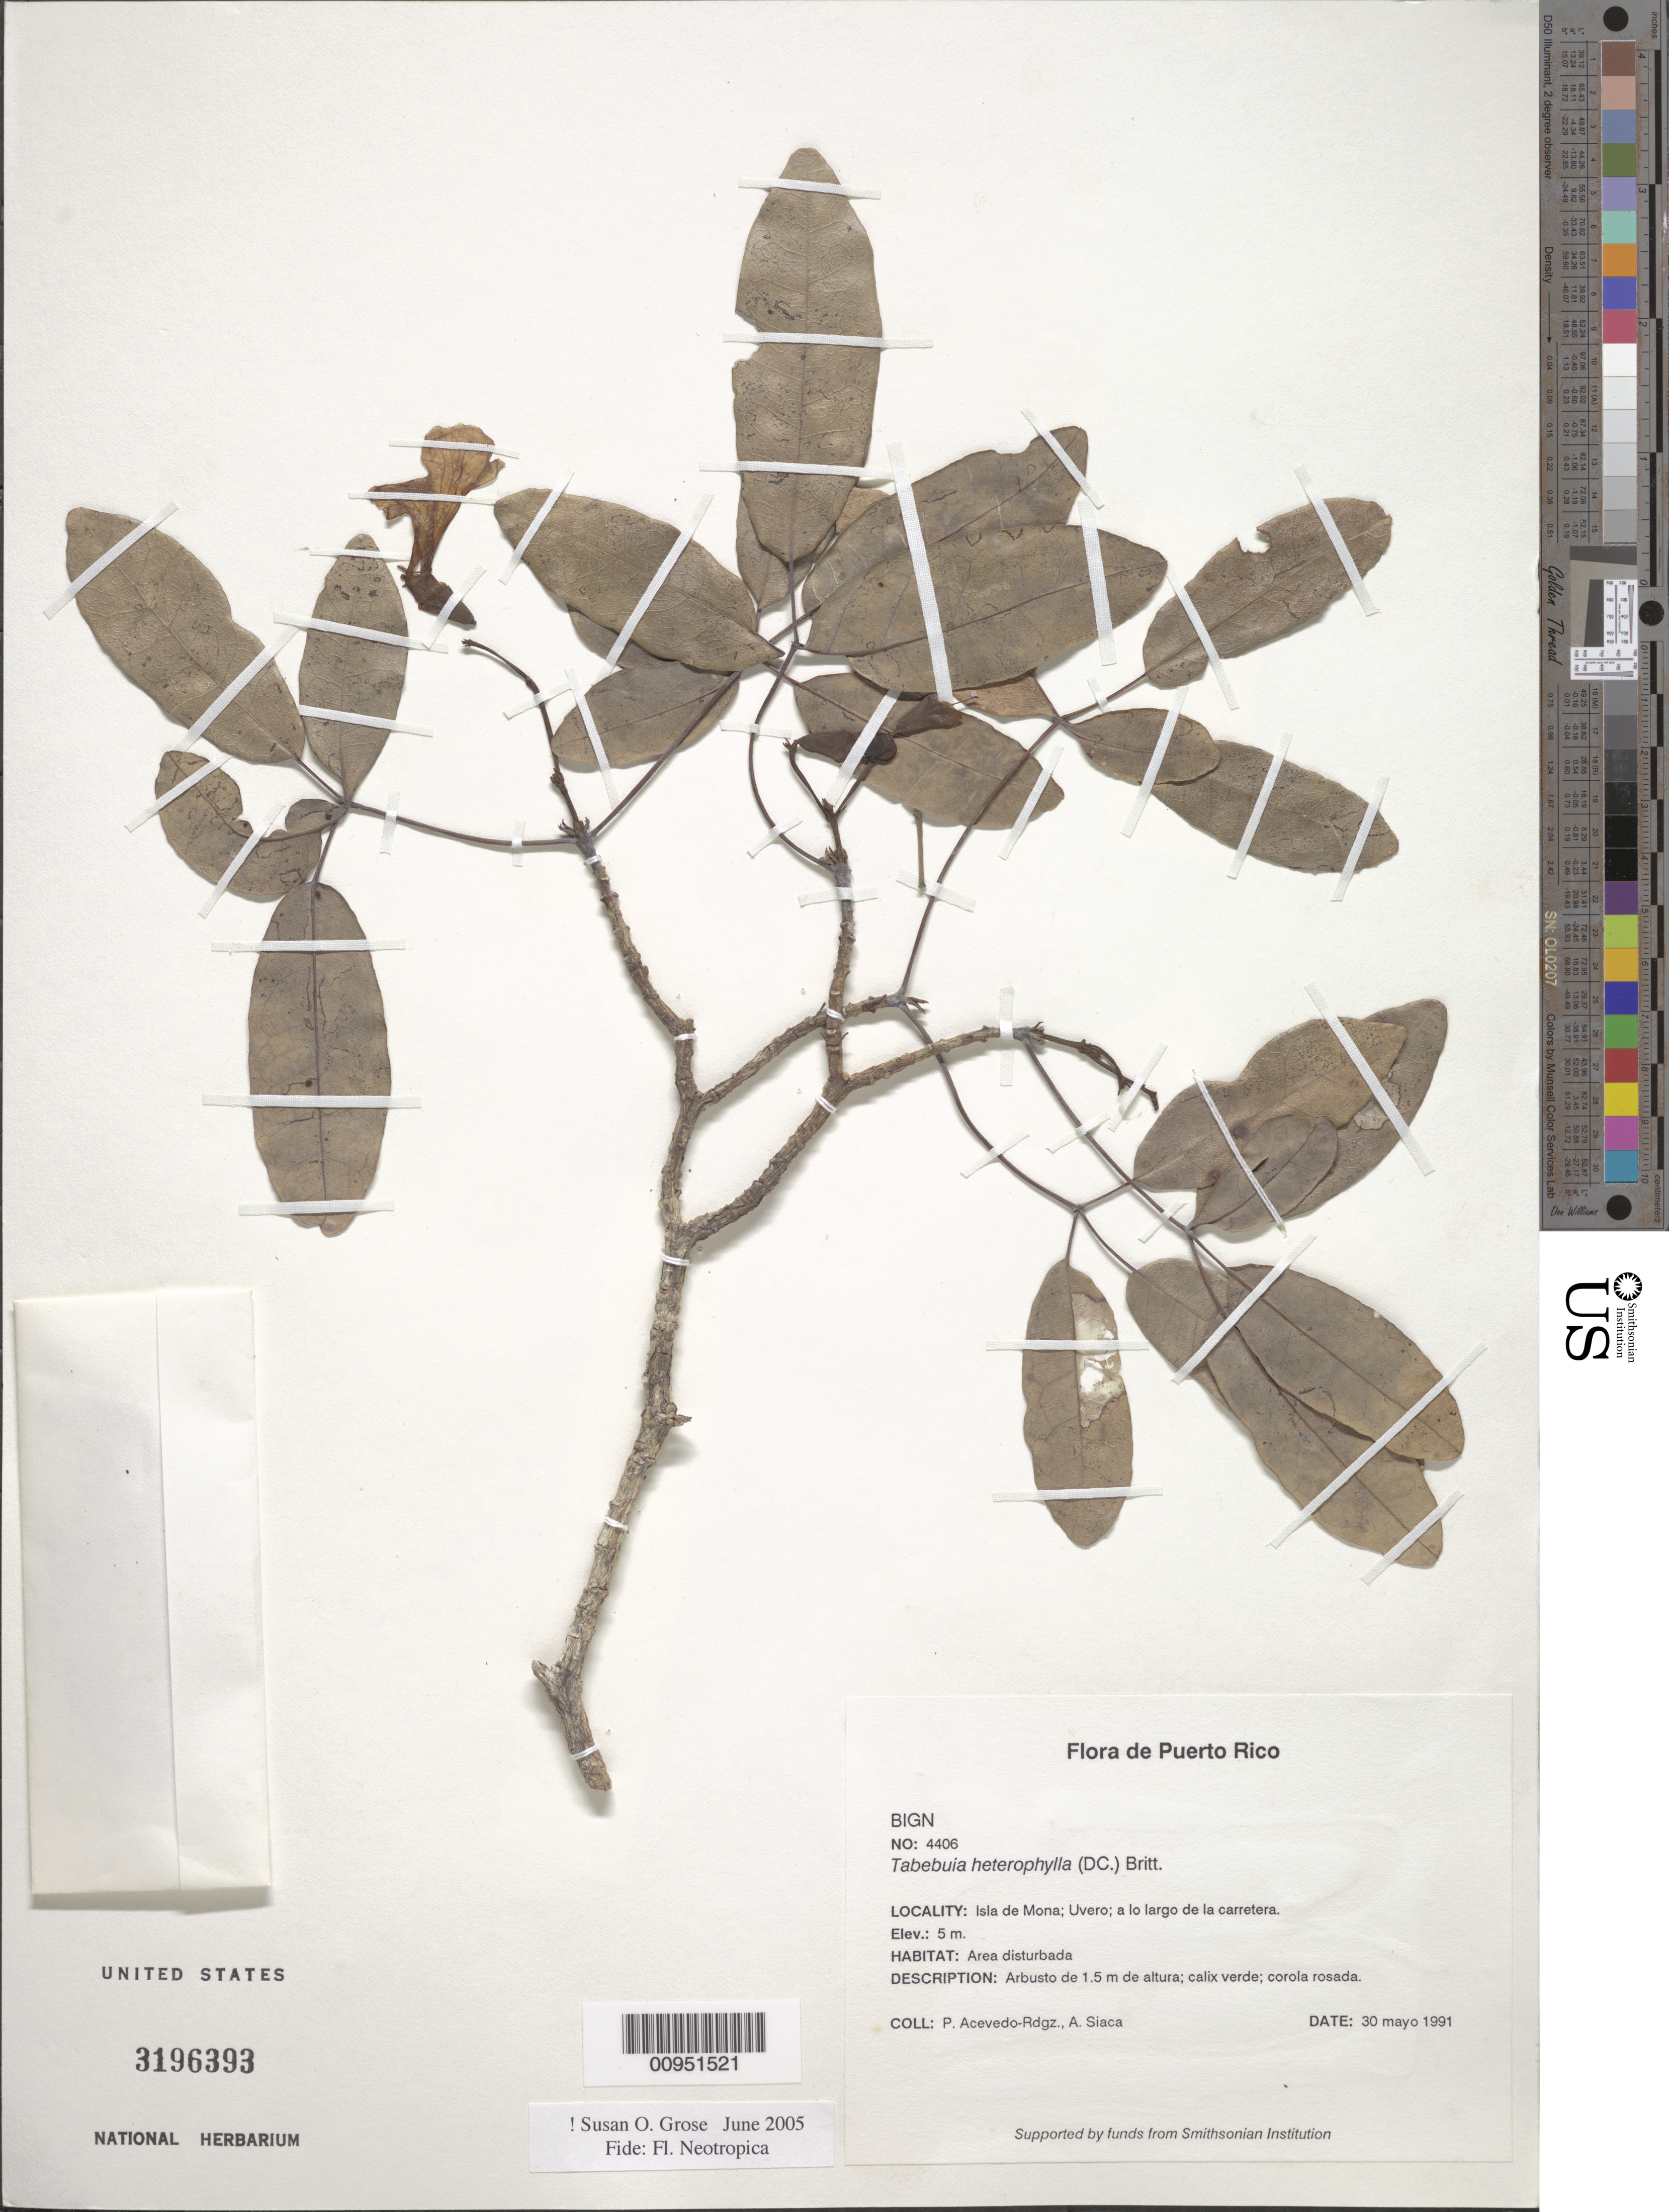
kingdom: Plantae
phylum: Tracheophyta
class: Magnoliopsida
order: Lamiales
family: Bignoniaceae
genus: Tabebuia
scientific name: Tabebuia heterophylla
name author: (DC.) Britton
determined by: Grose, S. O.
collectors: P. Acevedo-Rodr. & A. Siaca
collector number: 4406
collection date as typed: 30 May 1991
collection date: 1991-05-30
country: Puerto Rico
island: Mona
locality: Uvero, a lo largo de la carretera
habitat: Area distrubada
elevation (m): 5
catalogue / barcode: US 3196393